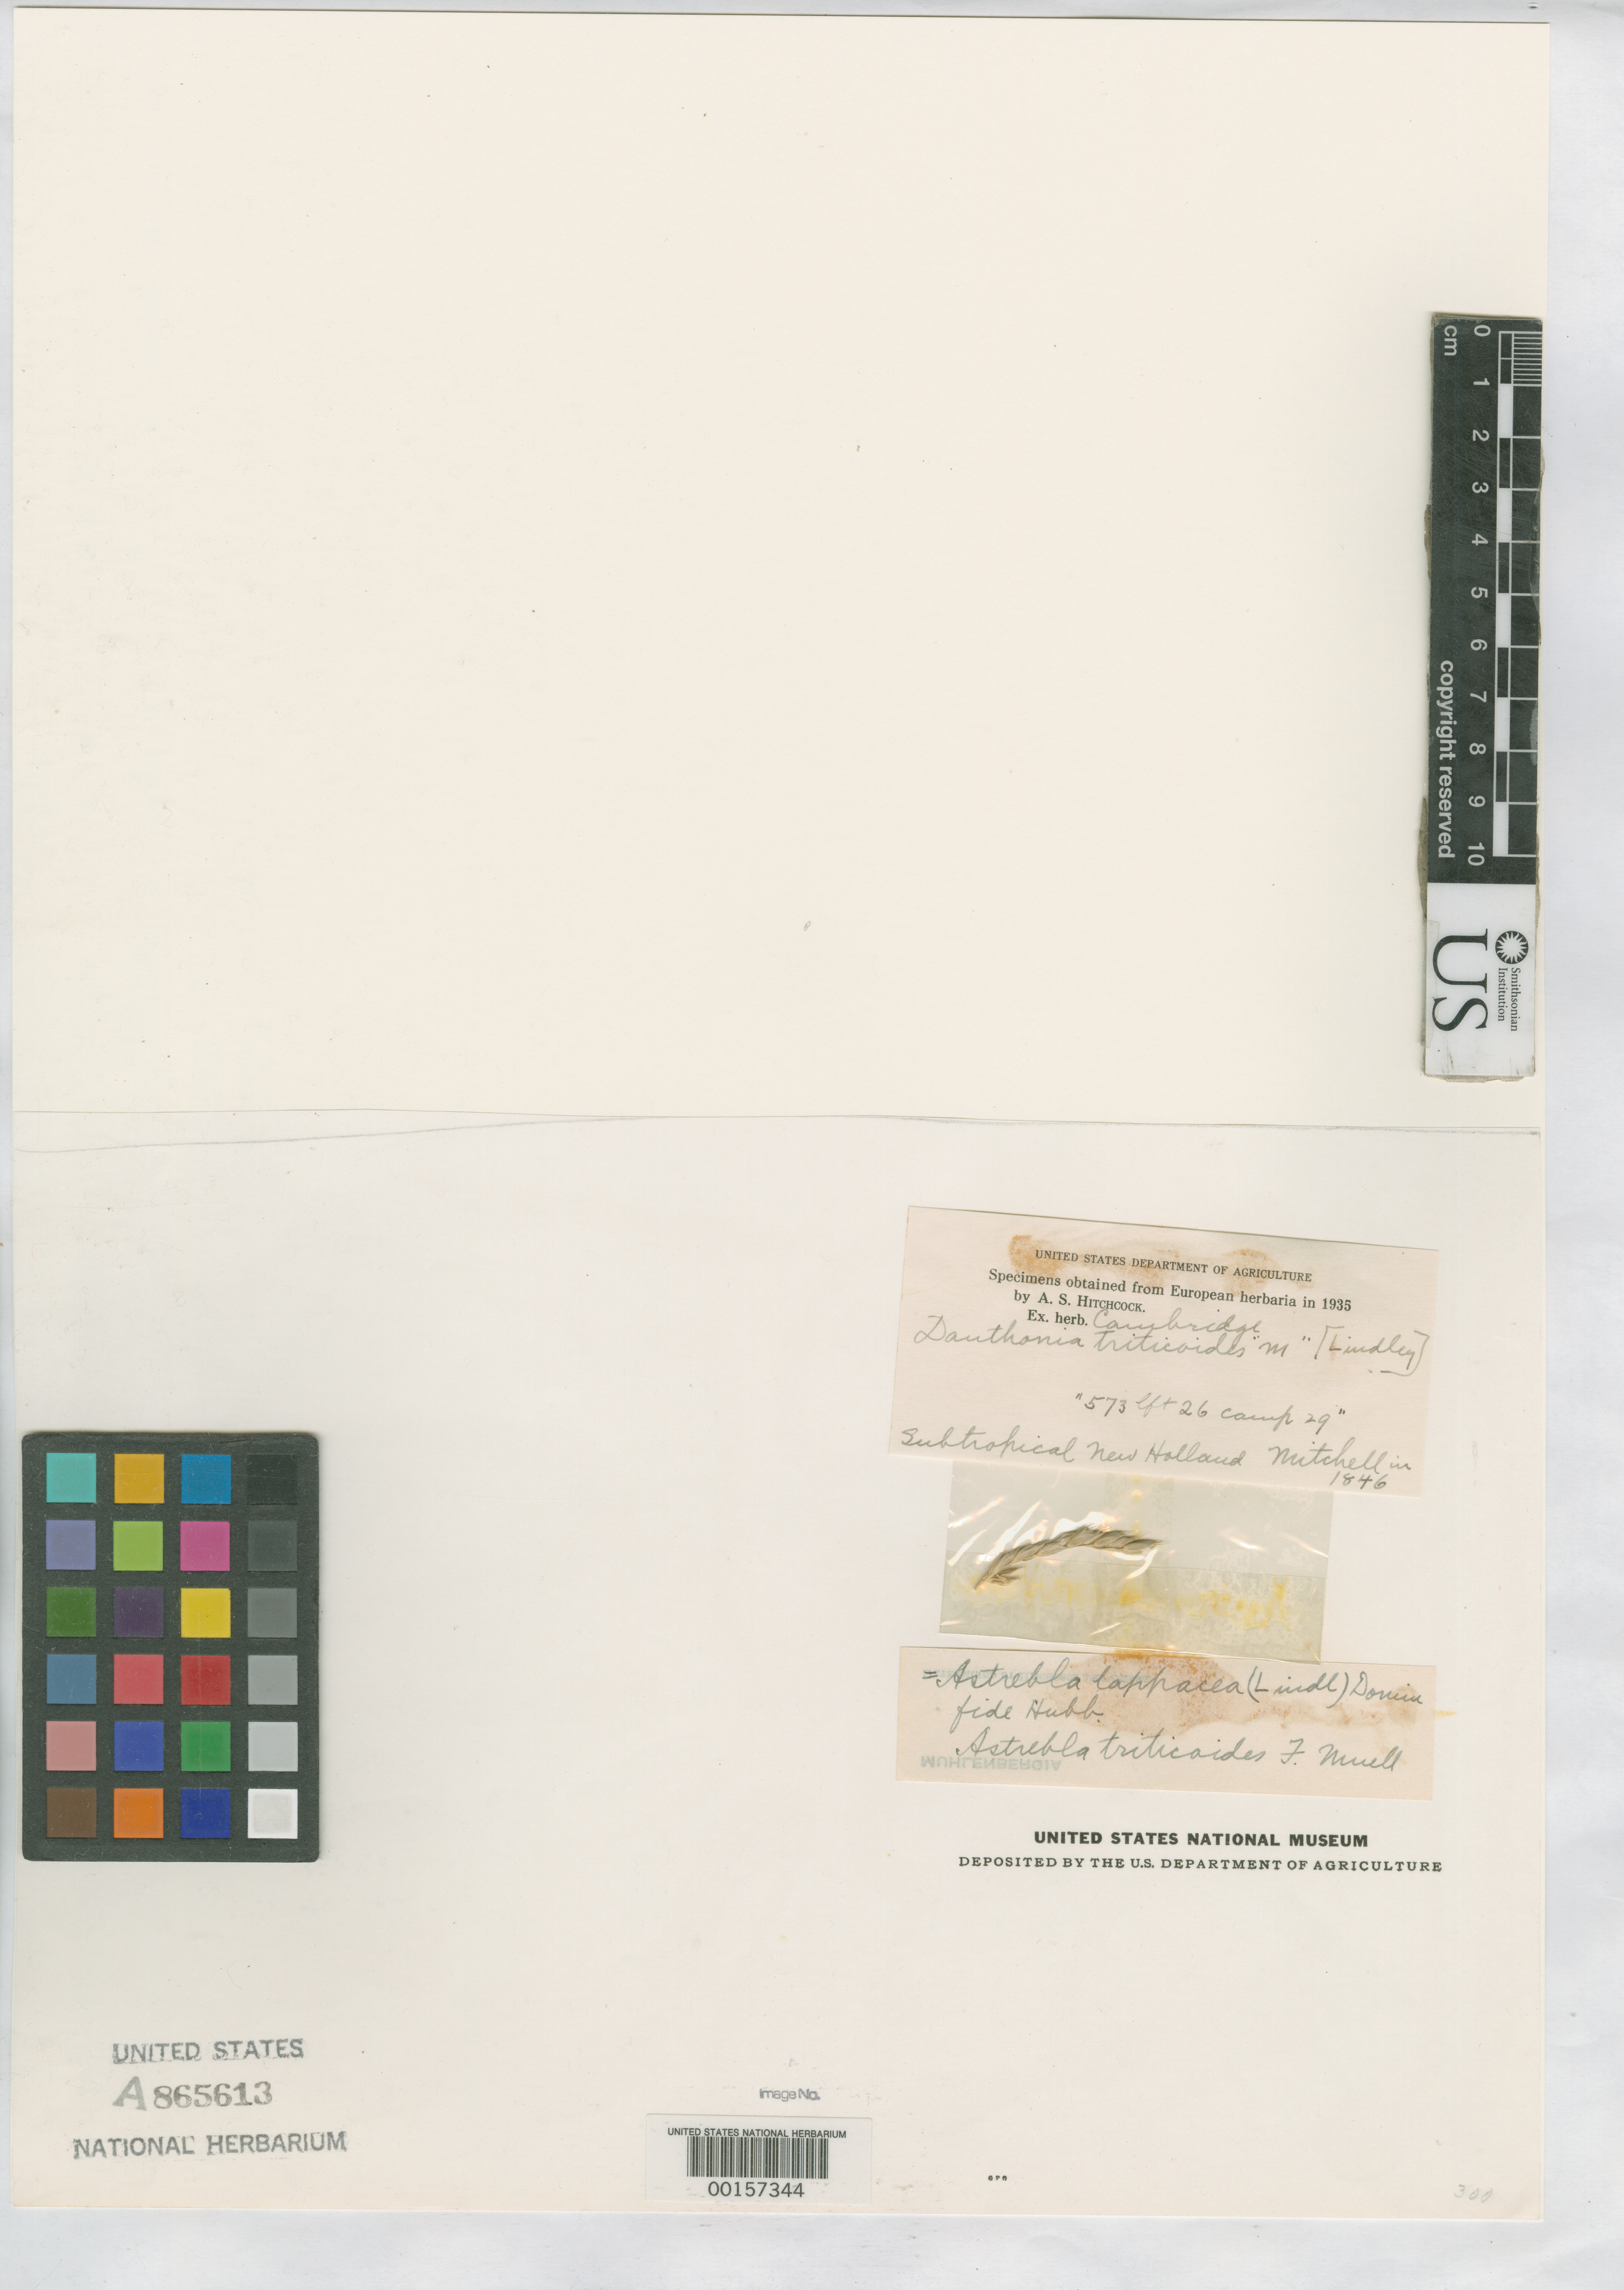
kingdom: Plantae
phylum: Tracheophyta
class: Liliopsida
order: Poales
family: Poaceae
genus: Danthonia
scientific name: Danthonia triticoides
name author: Lindl. in T. Mitch.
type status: Type Fragment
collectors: W. Mitchell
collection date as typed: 1846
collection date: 1846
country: Australia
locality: Mount Kennedy, on Plains.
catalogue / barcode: US 865613A